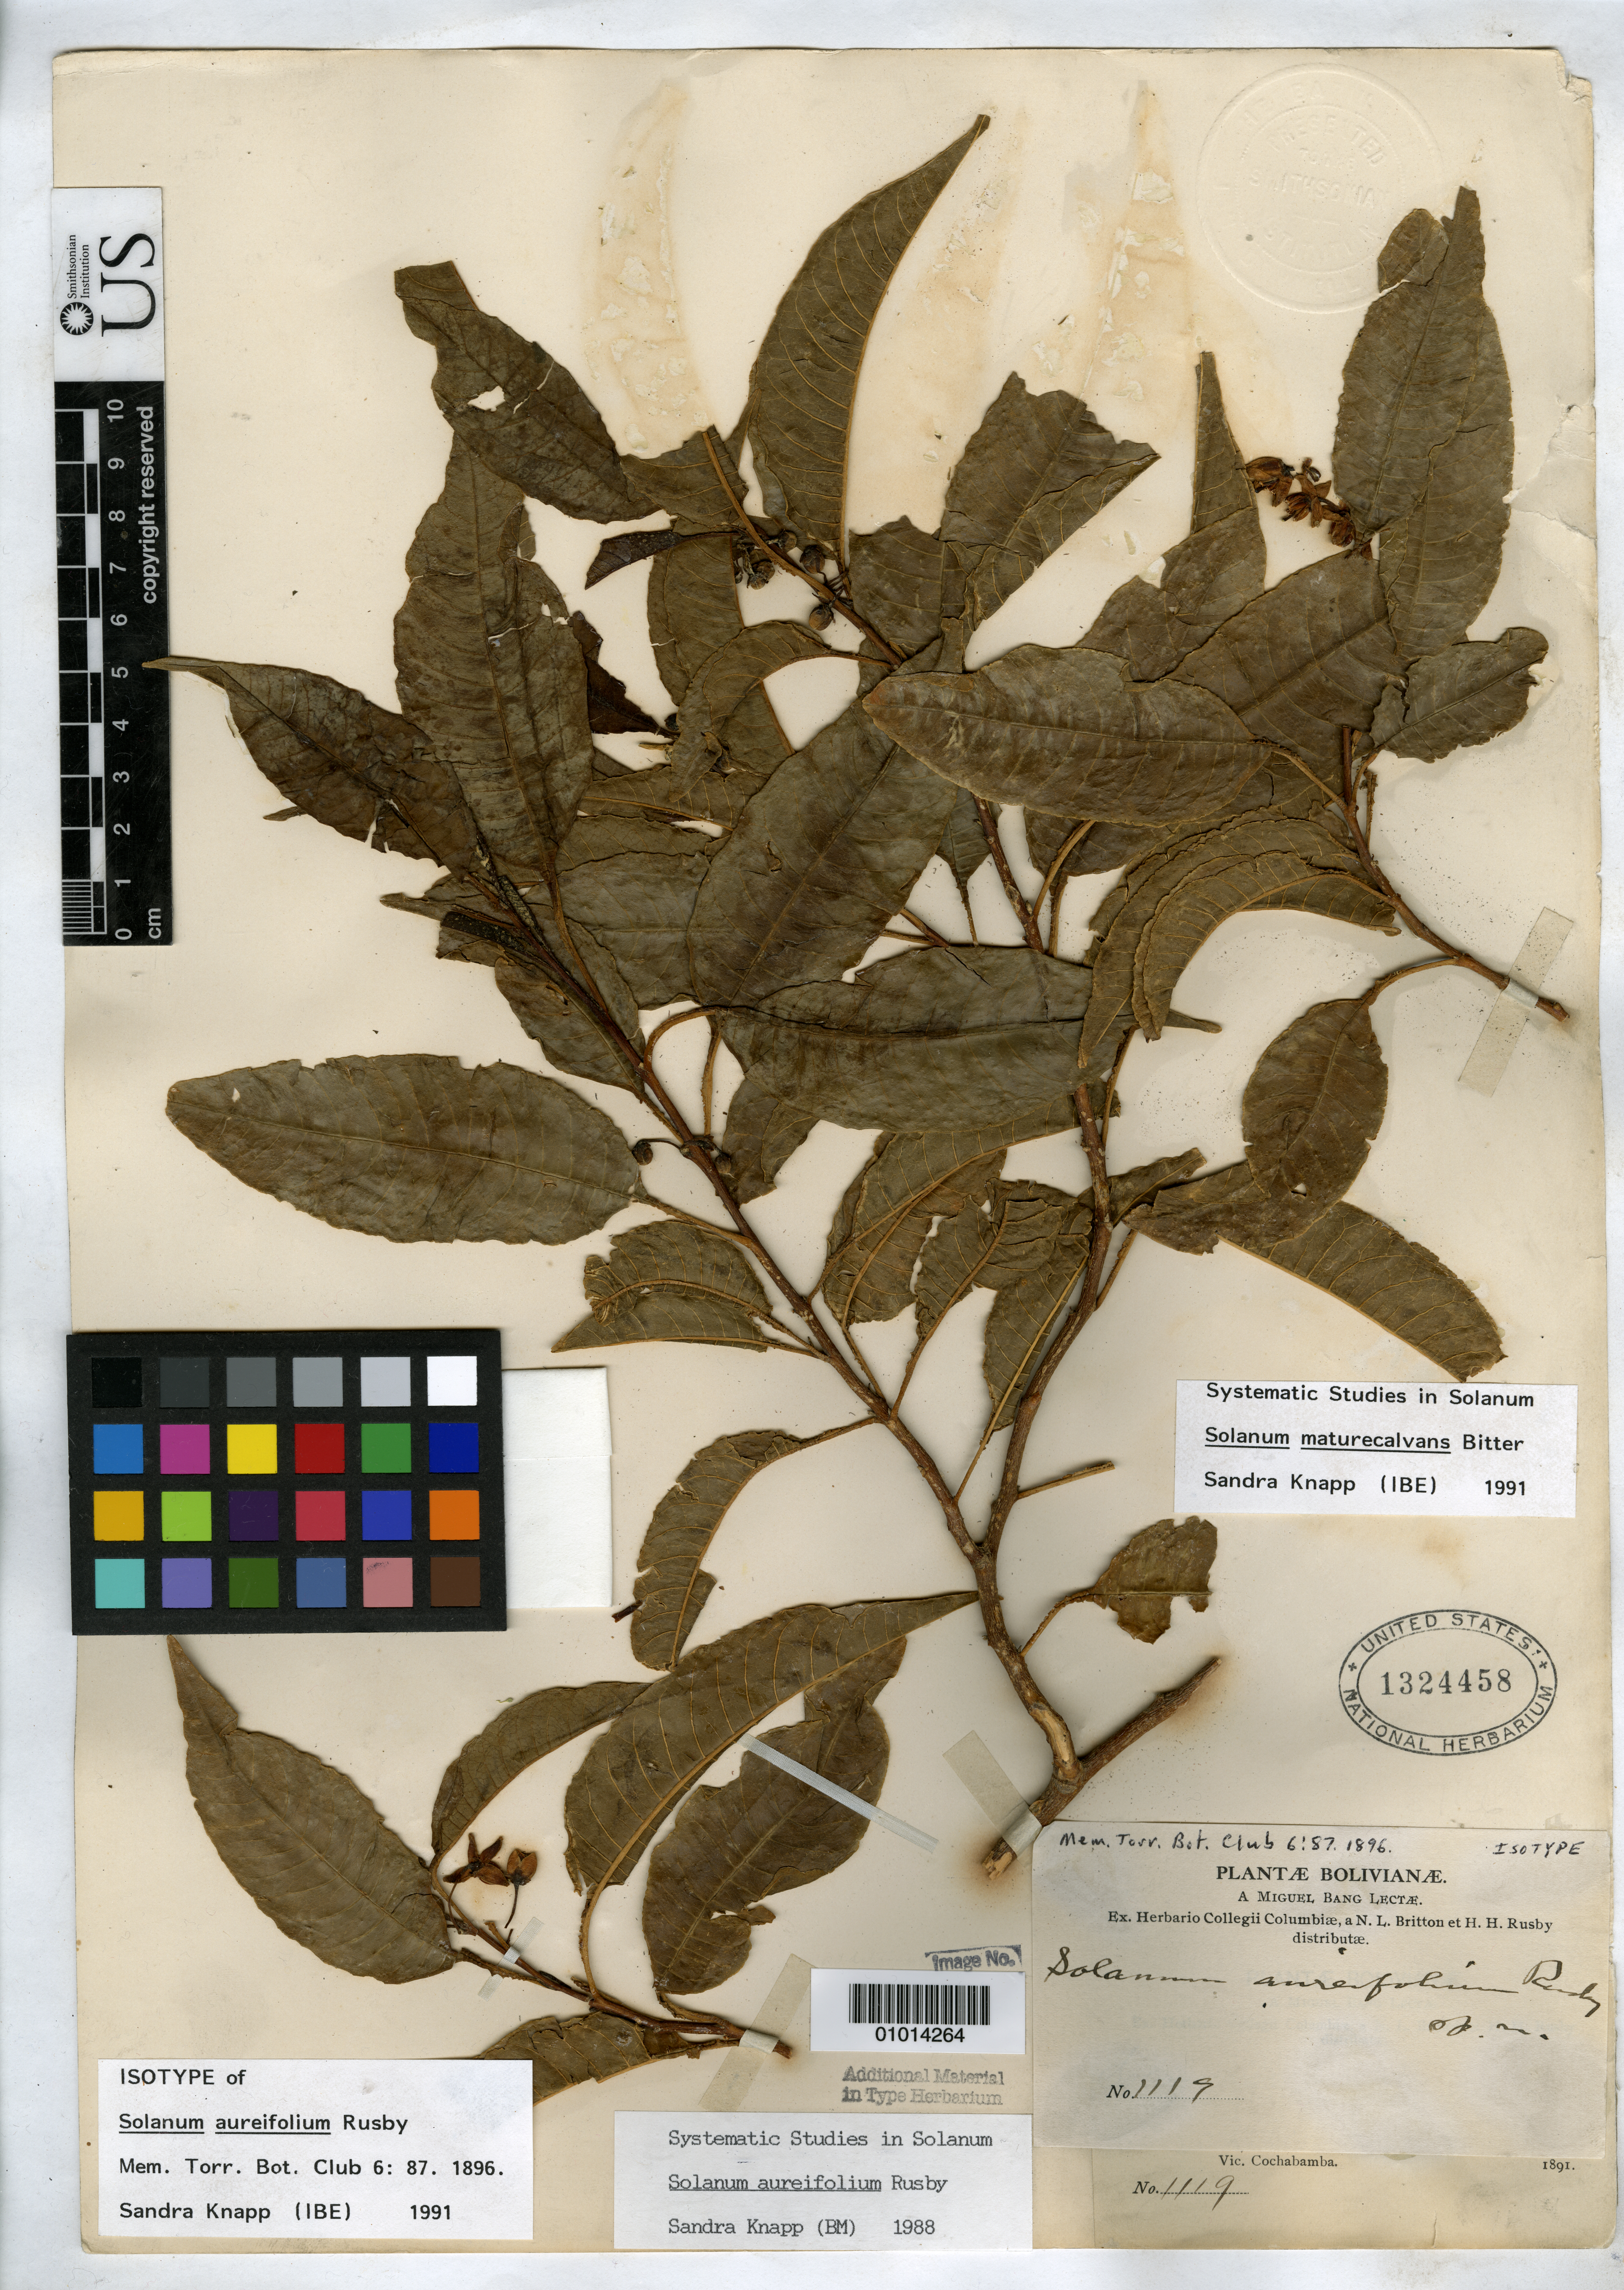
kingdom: Plantae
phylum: Tracheophyta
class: Magnoliopsida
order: Solanales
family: Solanaceae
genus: Solanum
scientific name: Solanum aureifolium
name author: Rusby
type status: Isotype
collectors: M. Bang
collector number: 1119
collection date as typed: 1891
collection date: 1891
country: Bolivia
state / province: Cochabamba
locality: Vicinity of Cochabamba.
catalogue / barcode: US 1324458